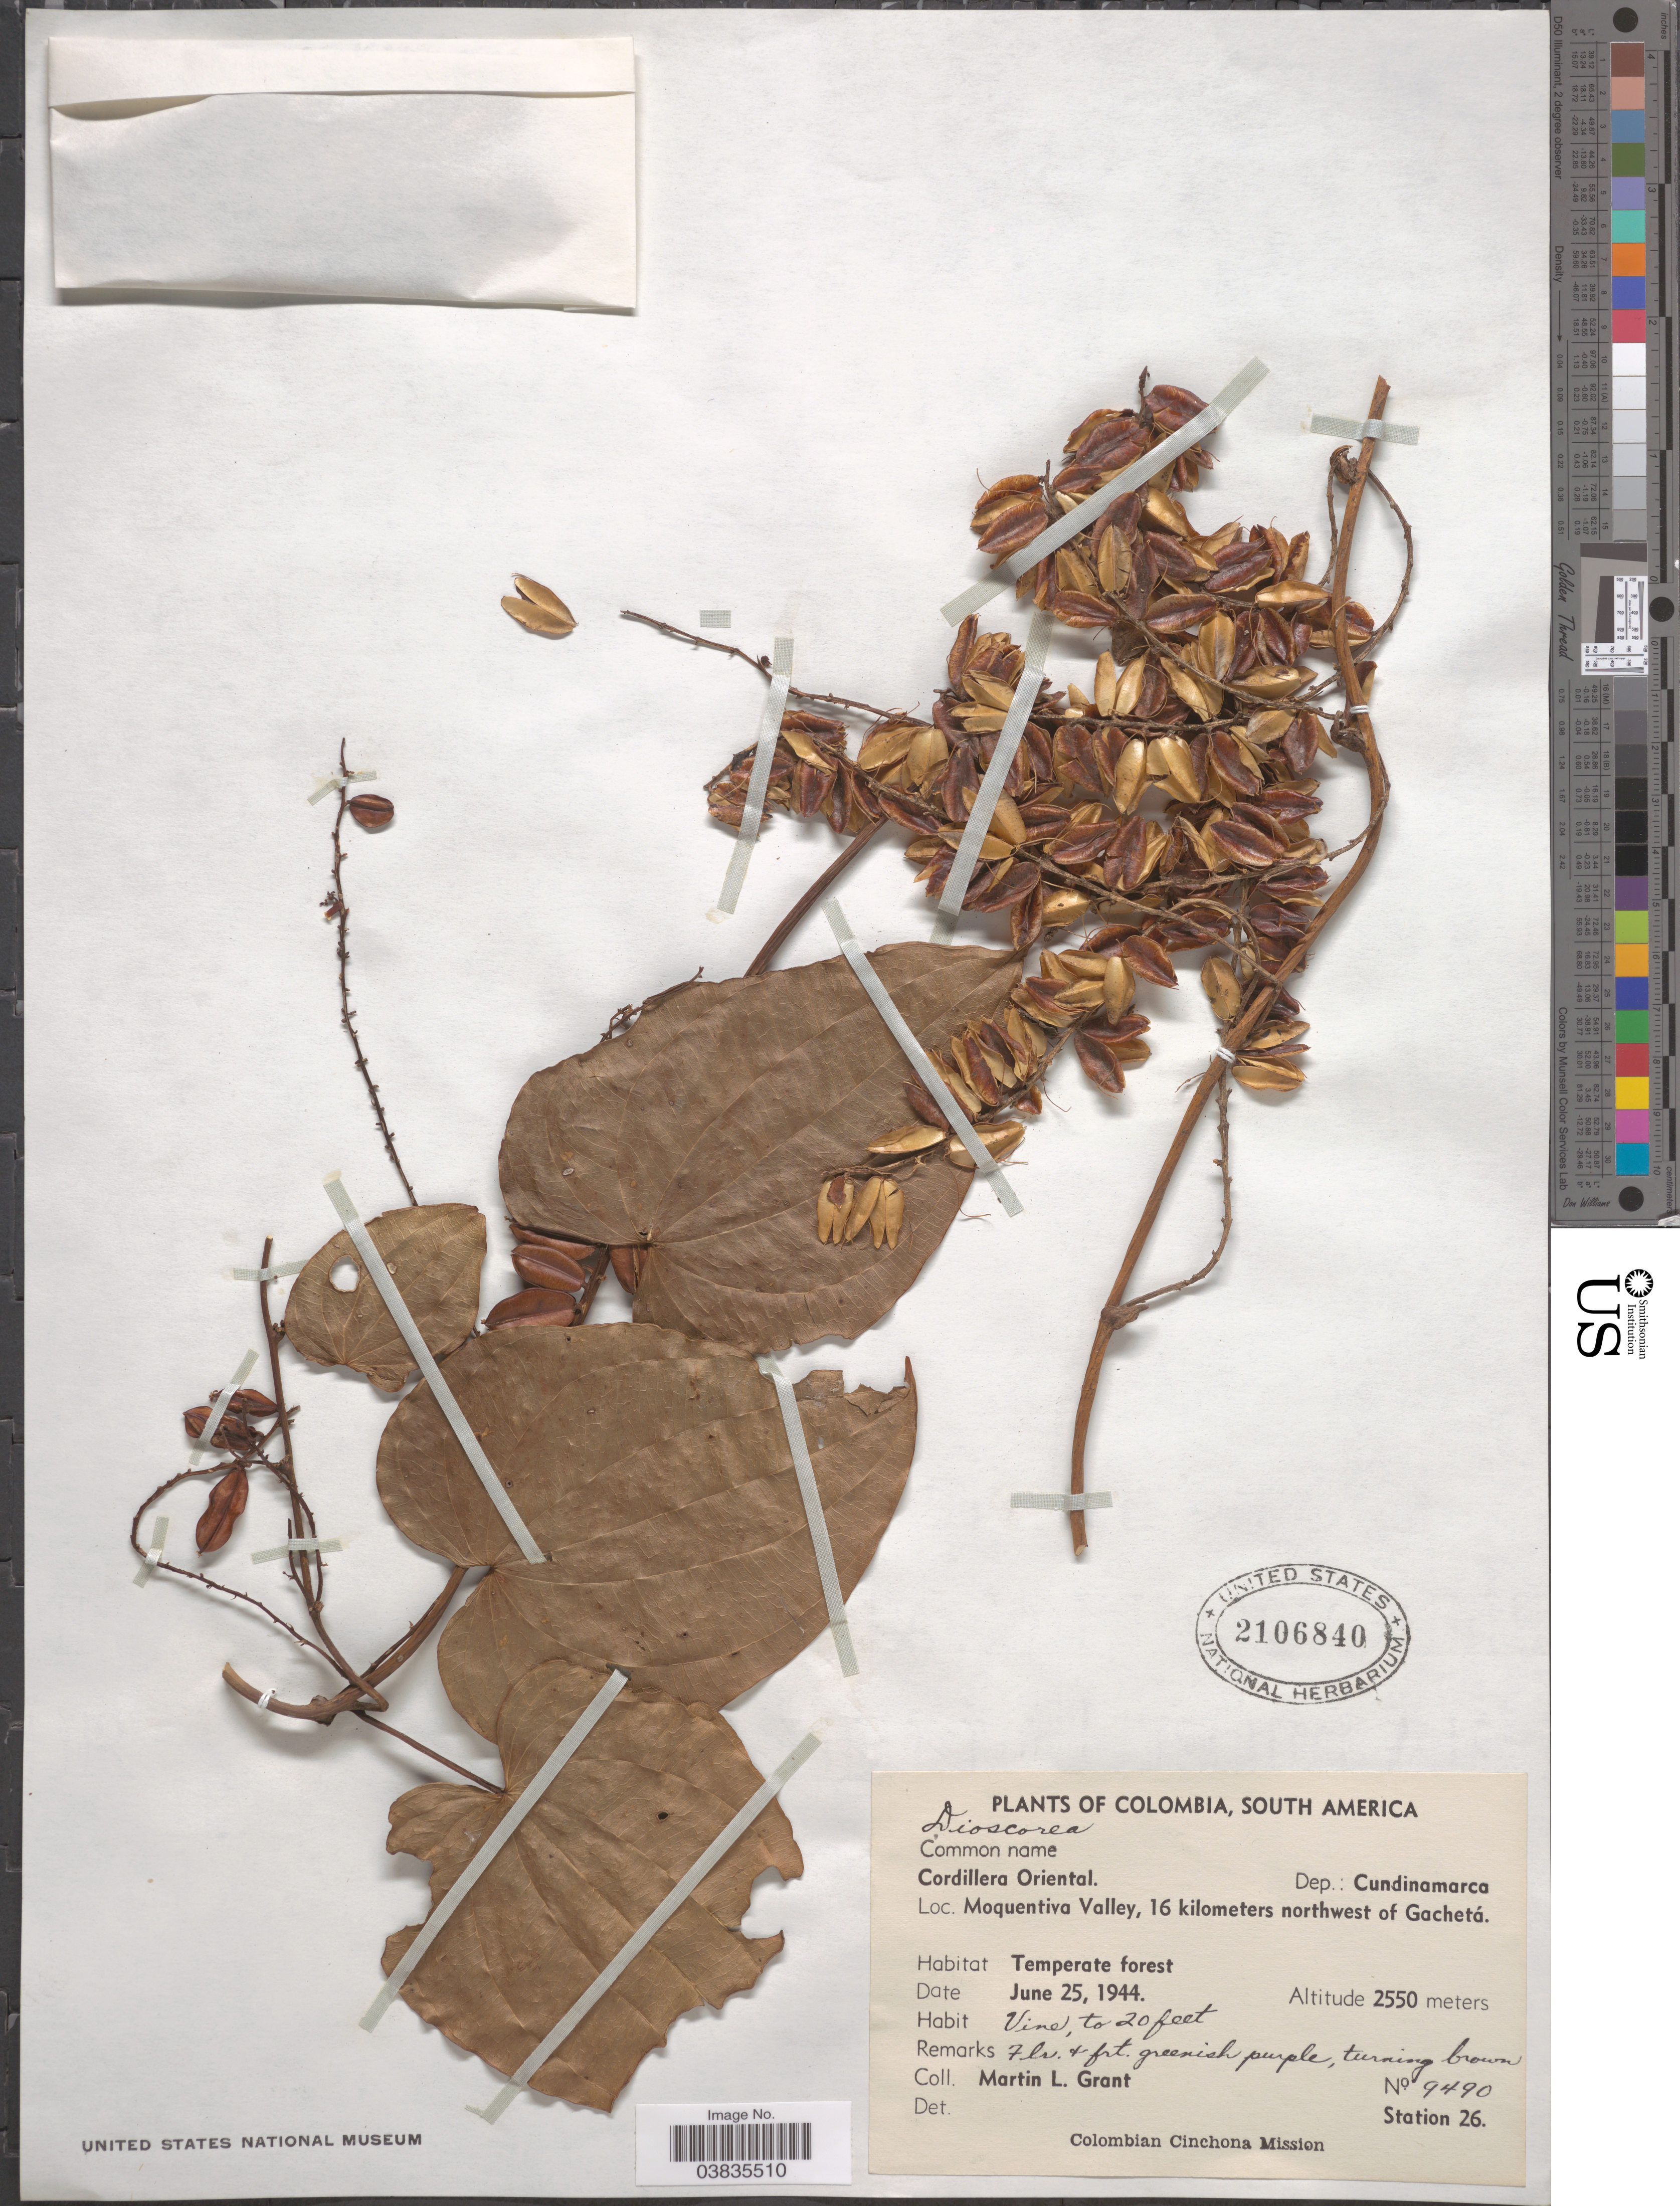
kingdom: Plantae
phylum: Tracheophyta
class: Liliopsida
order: Dioscoreales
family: Dioscoreaceae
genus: Dioscorea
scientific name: Dioscorea sp.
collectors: M. L. Grant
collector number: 9490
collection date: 1944-06-25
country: Colombia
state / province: Cundinamarca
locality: Cordillera Oriental. Dep.: Cundinamarca. Moquentiva Valley, 16 kilometers northwest of Gachetá. Station 26 [unsure placement].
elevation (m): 2550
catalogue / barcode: US 2106840